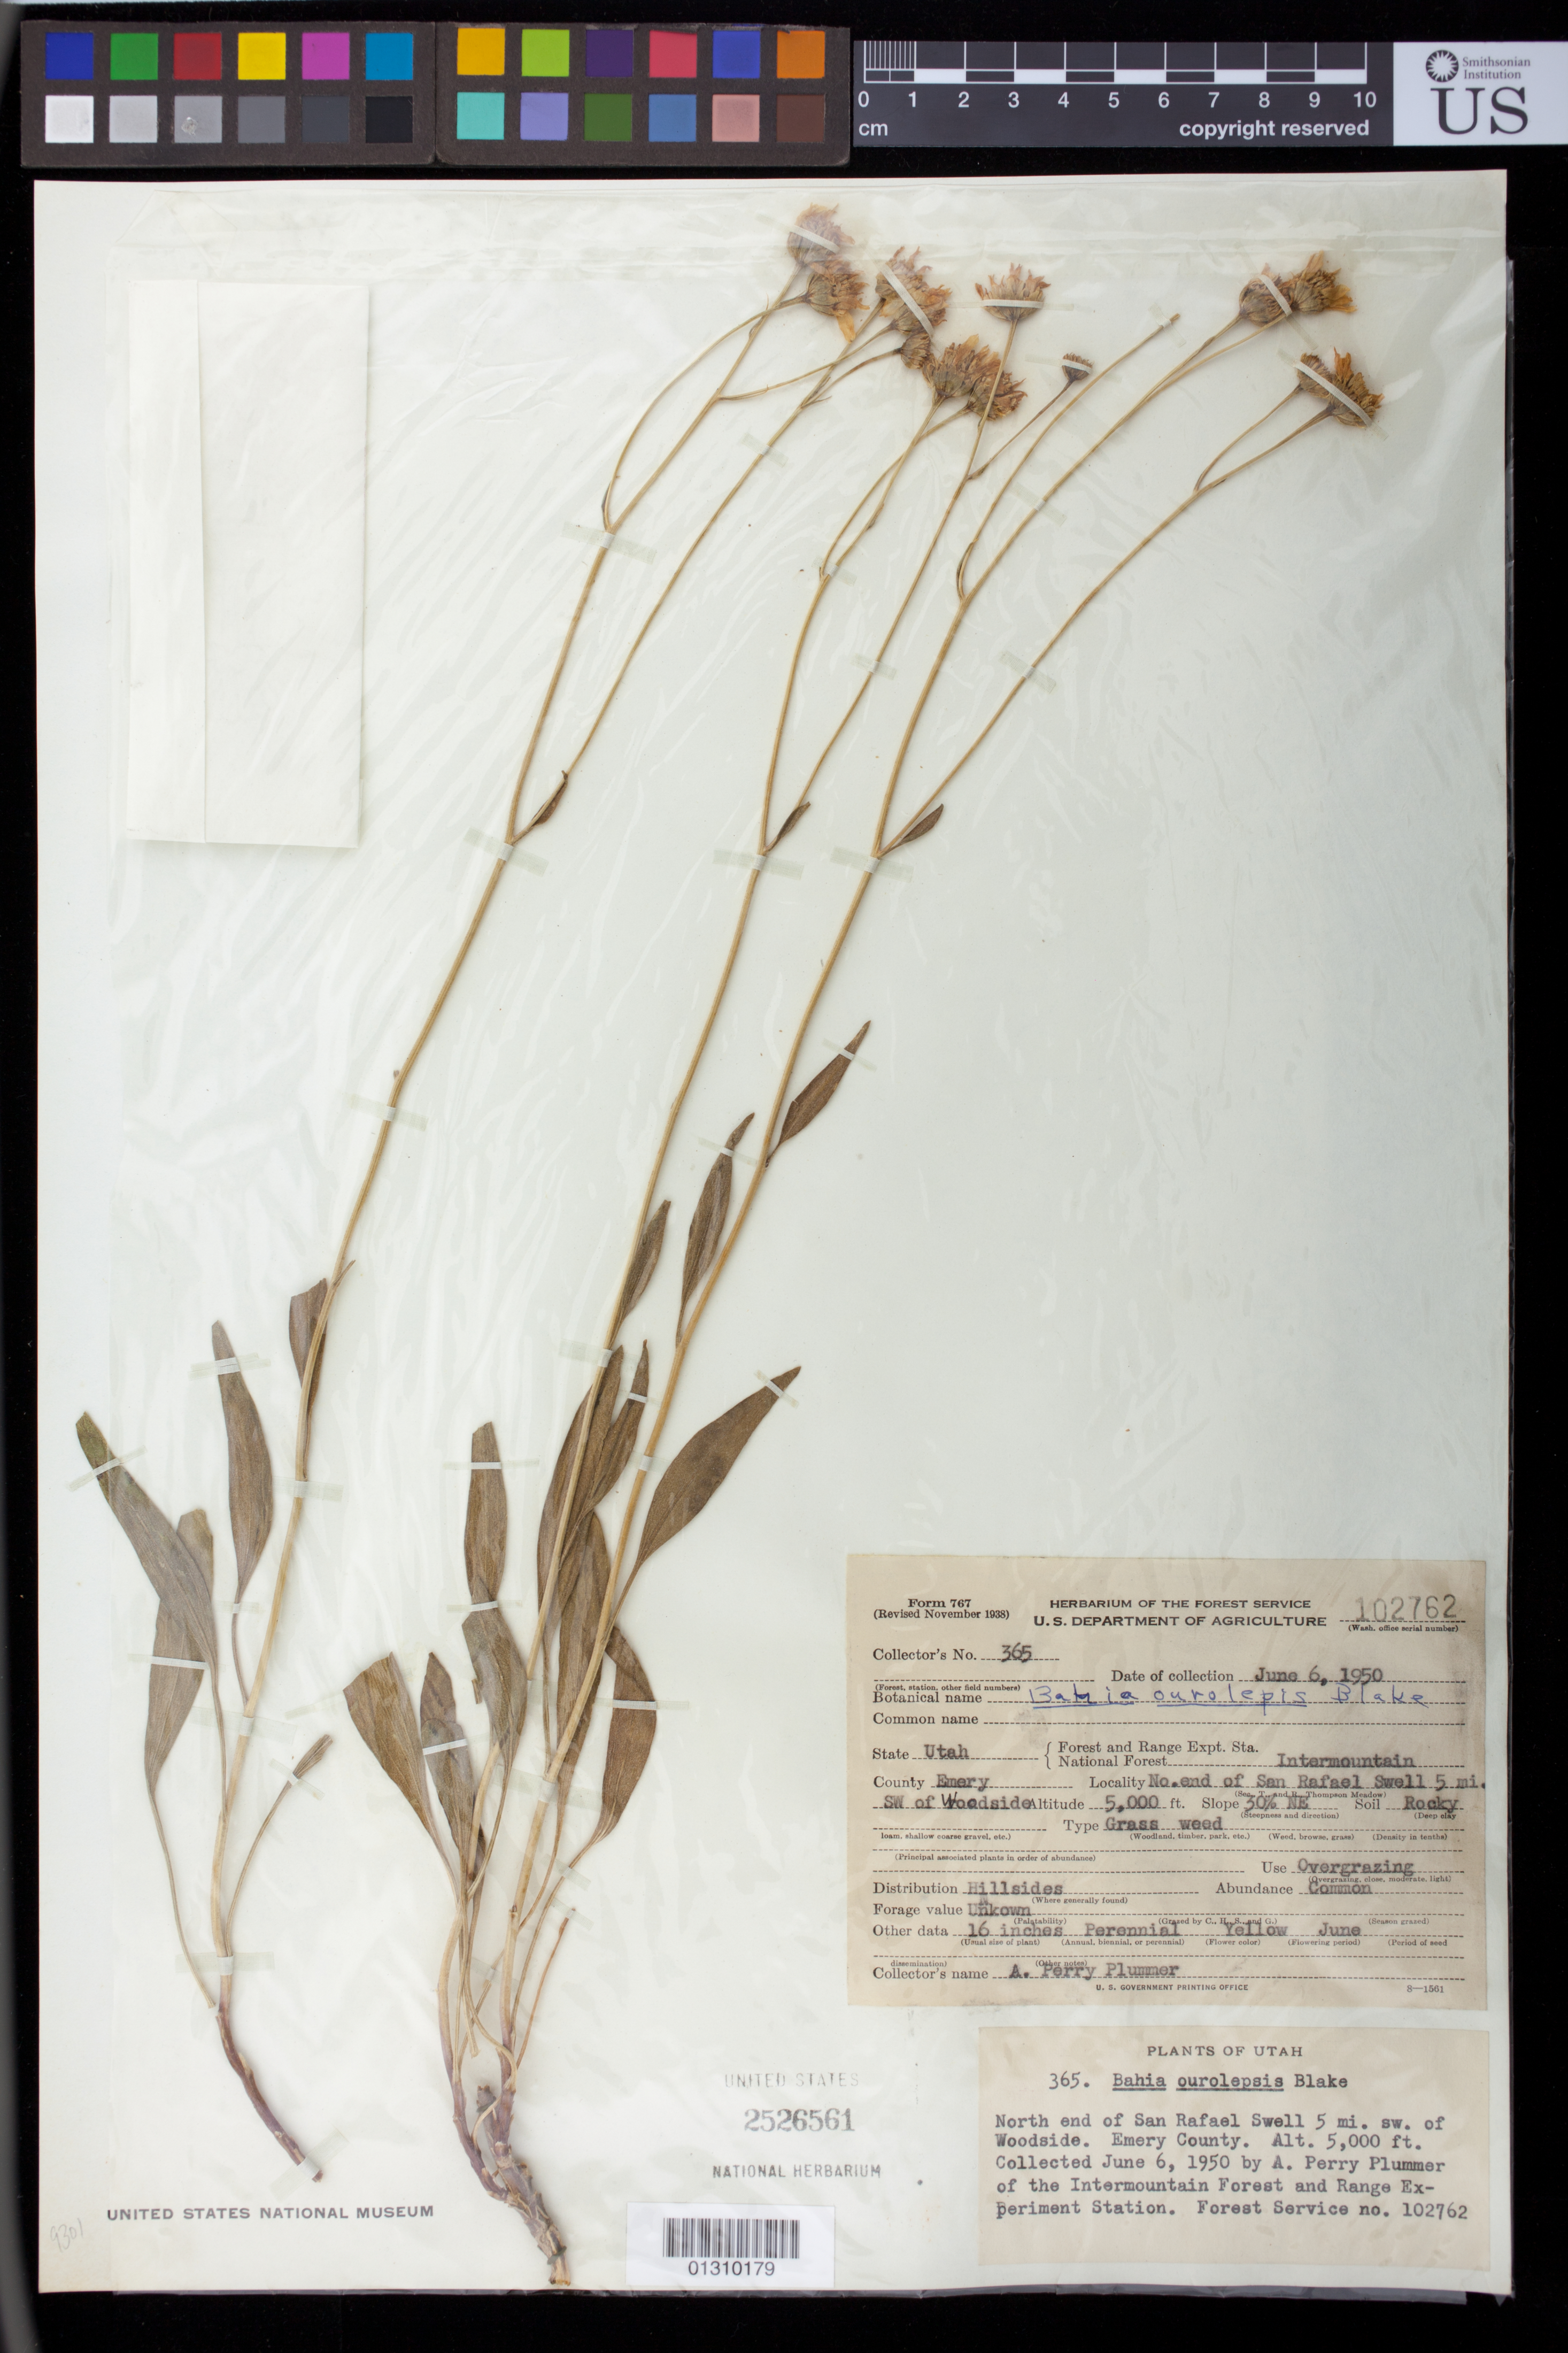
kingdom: Plantae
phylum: Tracheophyta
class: Magnoliopsida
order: Asterales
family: Asteraceae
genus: Bahia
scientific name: Bahia ourolepis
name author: S.F. Blake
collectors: A. Plummer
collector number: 365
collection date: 1950-06-06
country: United States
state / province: Utah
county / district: Emery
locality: North end of San Rafael Swell 5 mi. sw. of Woodside.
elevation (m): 1524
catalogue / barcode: US 2526561